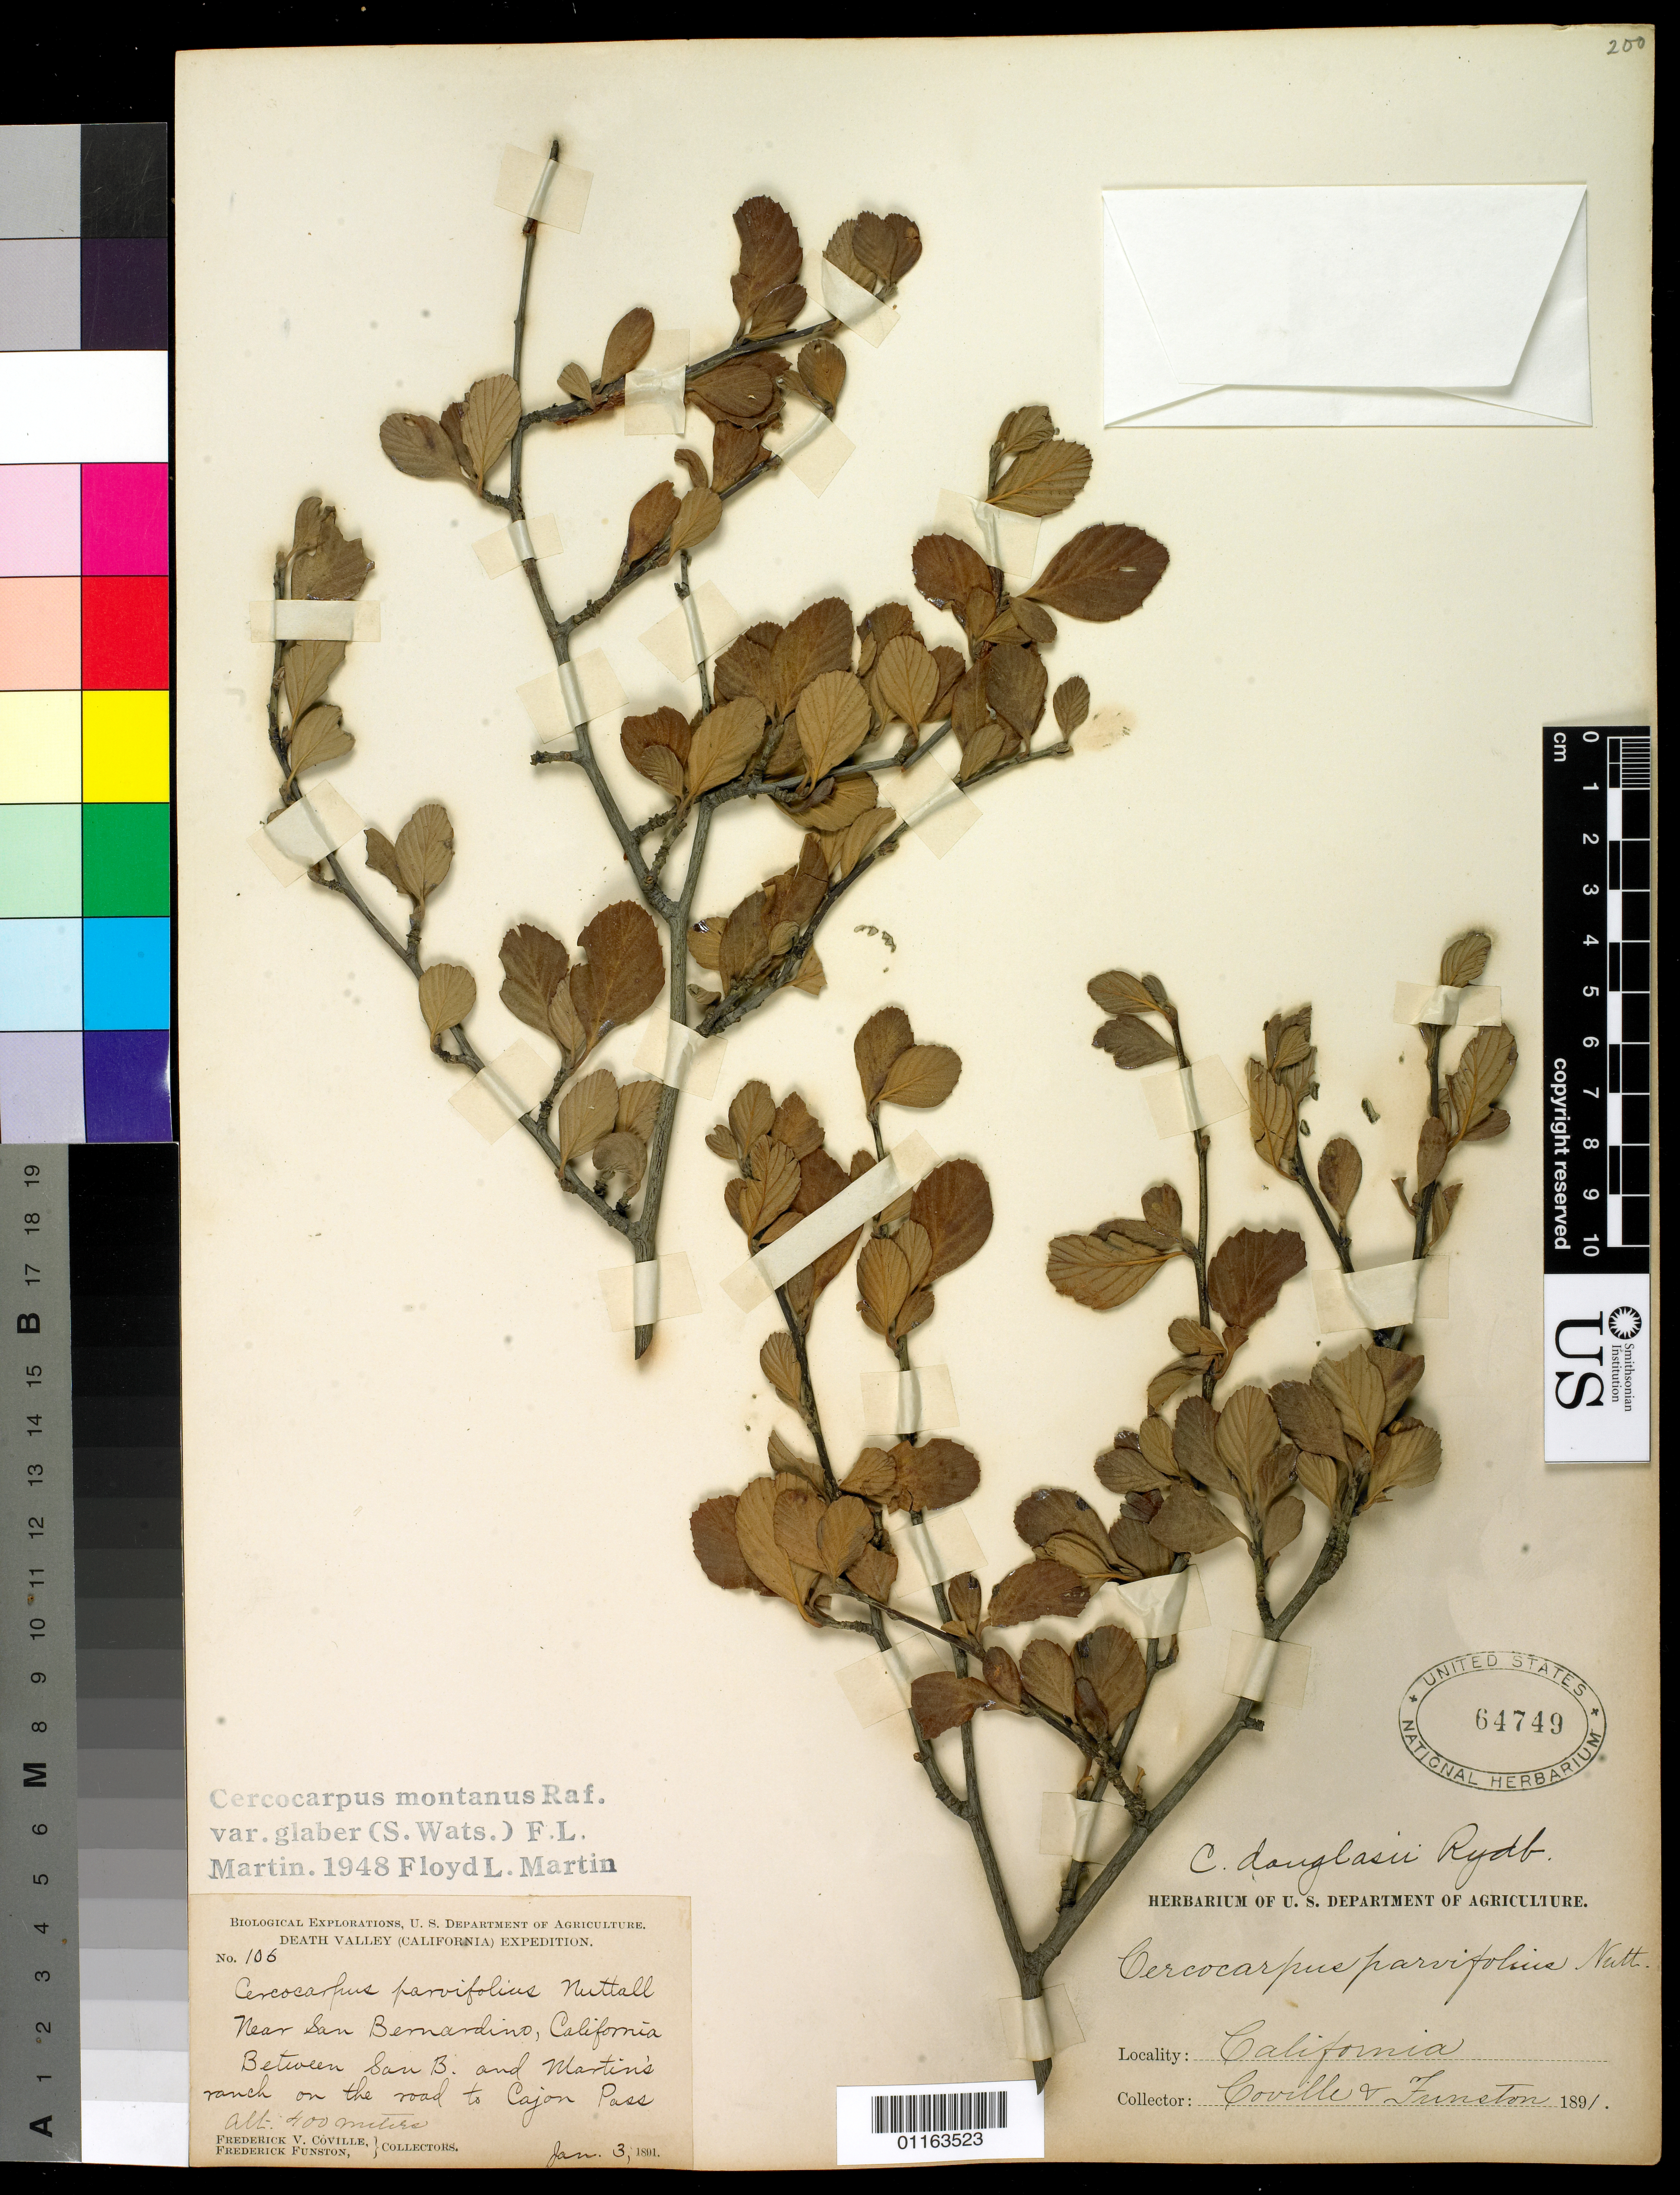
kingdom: Plantae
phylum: Tracheophyta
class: Magnoliopsida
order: Rosales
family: Rosaceae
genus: Cercocarpus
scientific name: Cercocarpus montanus var. glaber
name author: (S. Watson) F.L. Martin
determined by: Martin, F. L.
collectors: F. V. Coville & F. Funston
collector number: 106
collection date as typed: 03 Jan 1891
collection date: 1891-01-03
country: United States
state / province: California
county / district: San Bernardino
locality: Near San Bernardino, between San Bernardino and Martin's Ranch on the road to Cajon Pass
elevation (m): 400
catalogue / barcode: US 64749